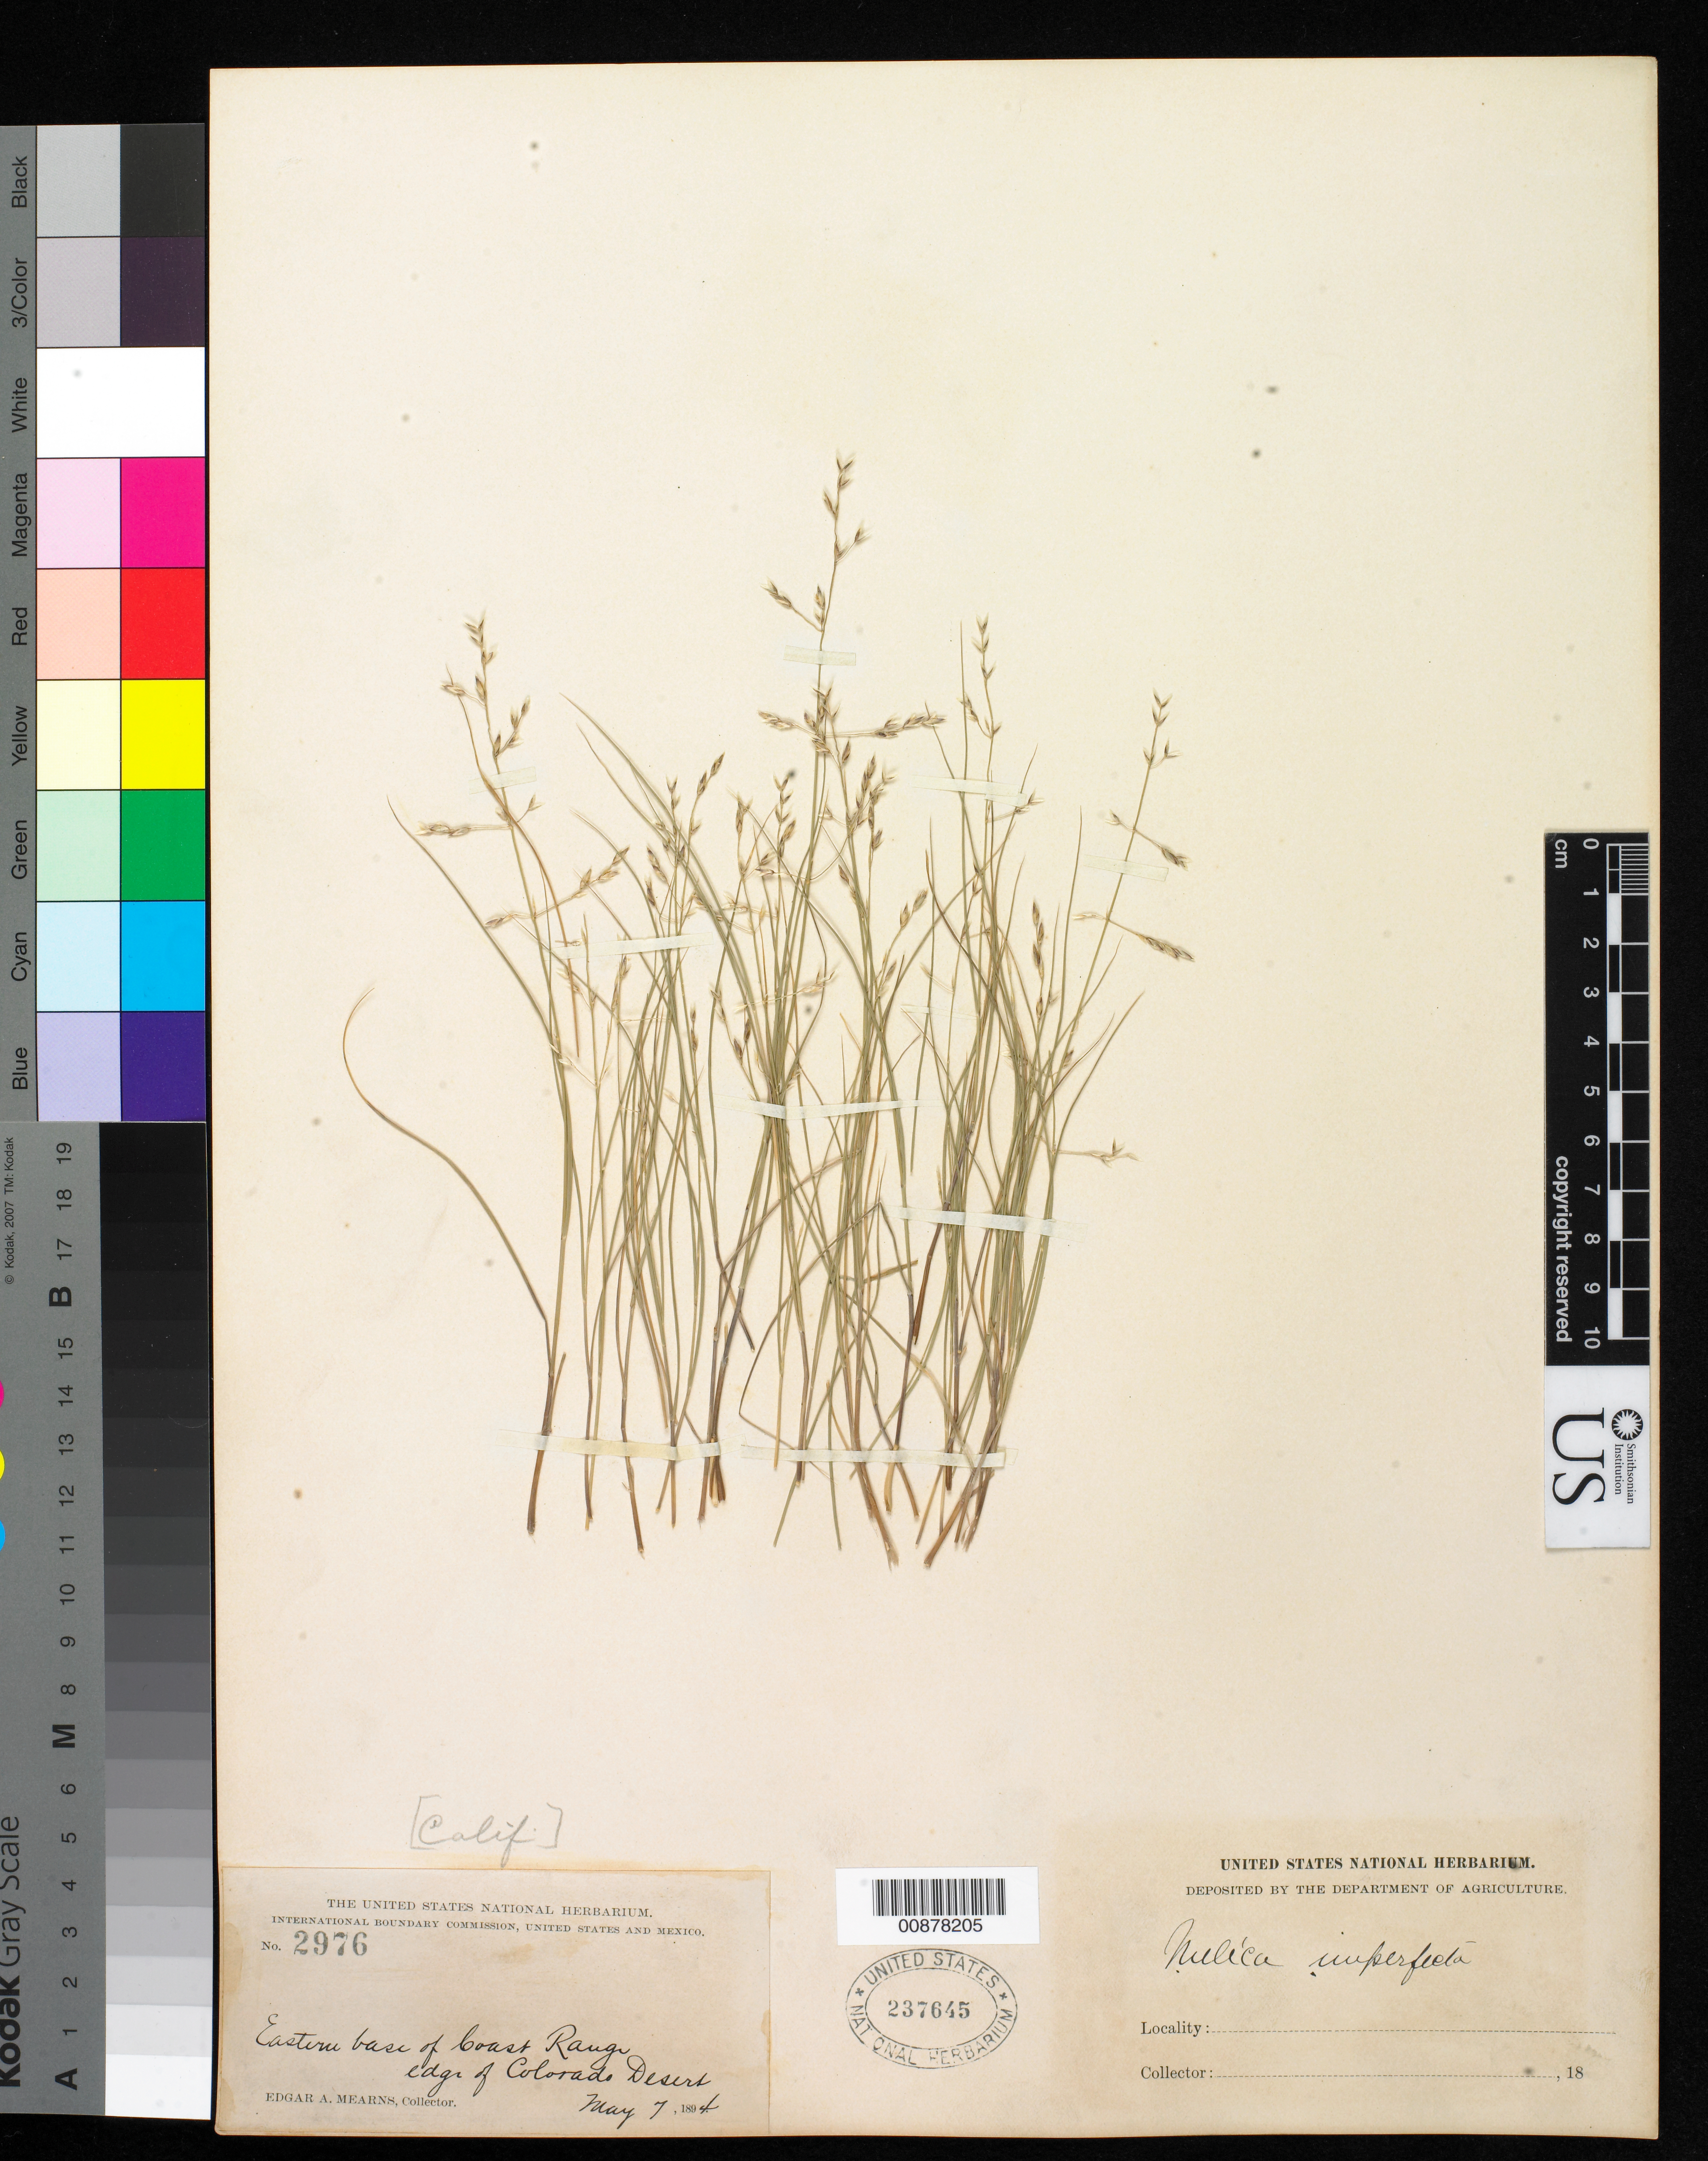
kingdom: Plantae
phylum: Tracheophyta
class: Liliopsida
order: Poales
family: Poaceae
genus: Melica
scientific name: Melica imperfecta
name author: Trin.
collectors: E. A. Mearns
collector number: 2976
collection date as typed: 07 May 1894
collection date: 1894-05-07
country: United States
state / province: California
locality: Eastern base of Coast Range, edge of Colorado Desert.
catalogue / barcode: US 237645